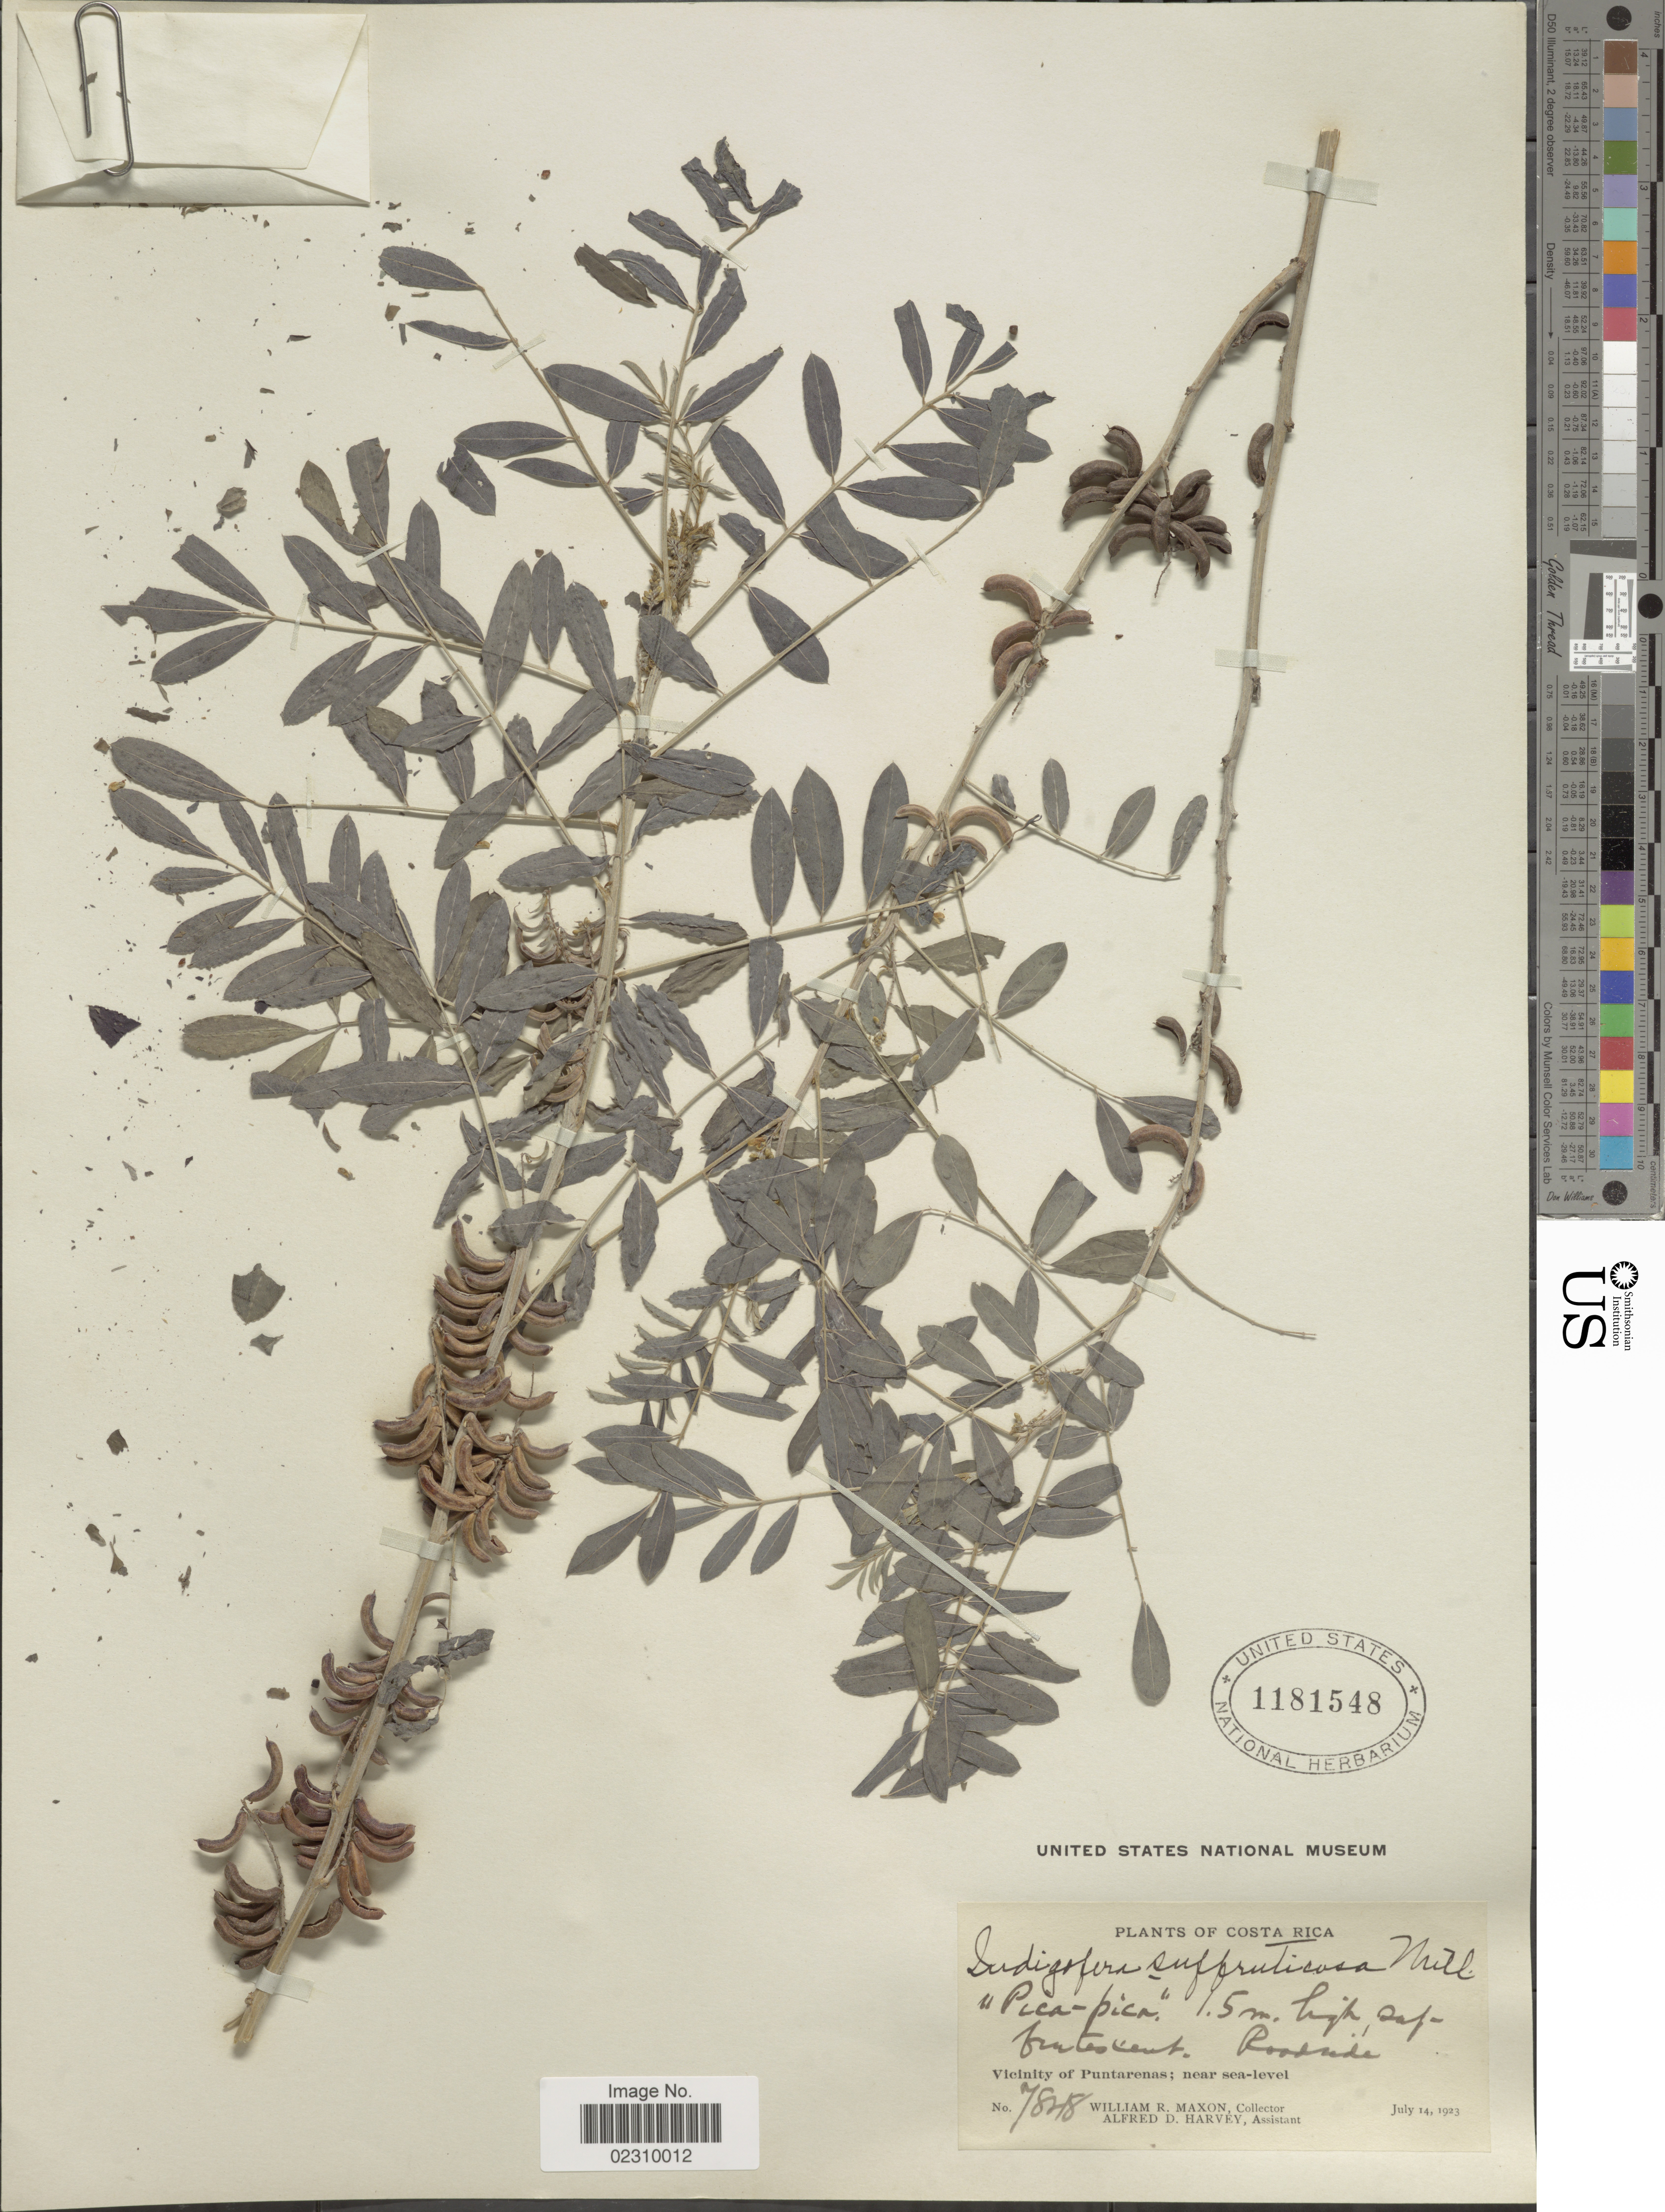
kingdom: Plantae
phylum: Tracheophyta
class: Magnoliopsida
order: Fabales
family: Fabaceae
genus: Indigofera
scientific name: Indigofera suffruticosa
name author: Mill.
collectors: W. R. Maxon & A. D. Harvey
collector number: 7848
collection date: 1923-07-14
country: Costa Rica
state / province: Puntarenas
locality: Vicinity of Puntarenas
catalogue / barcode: US 1181548